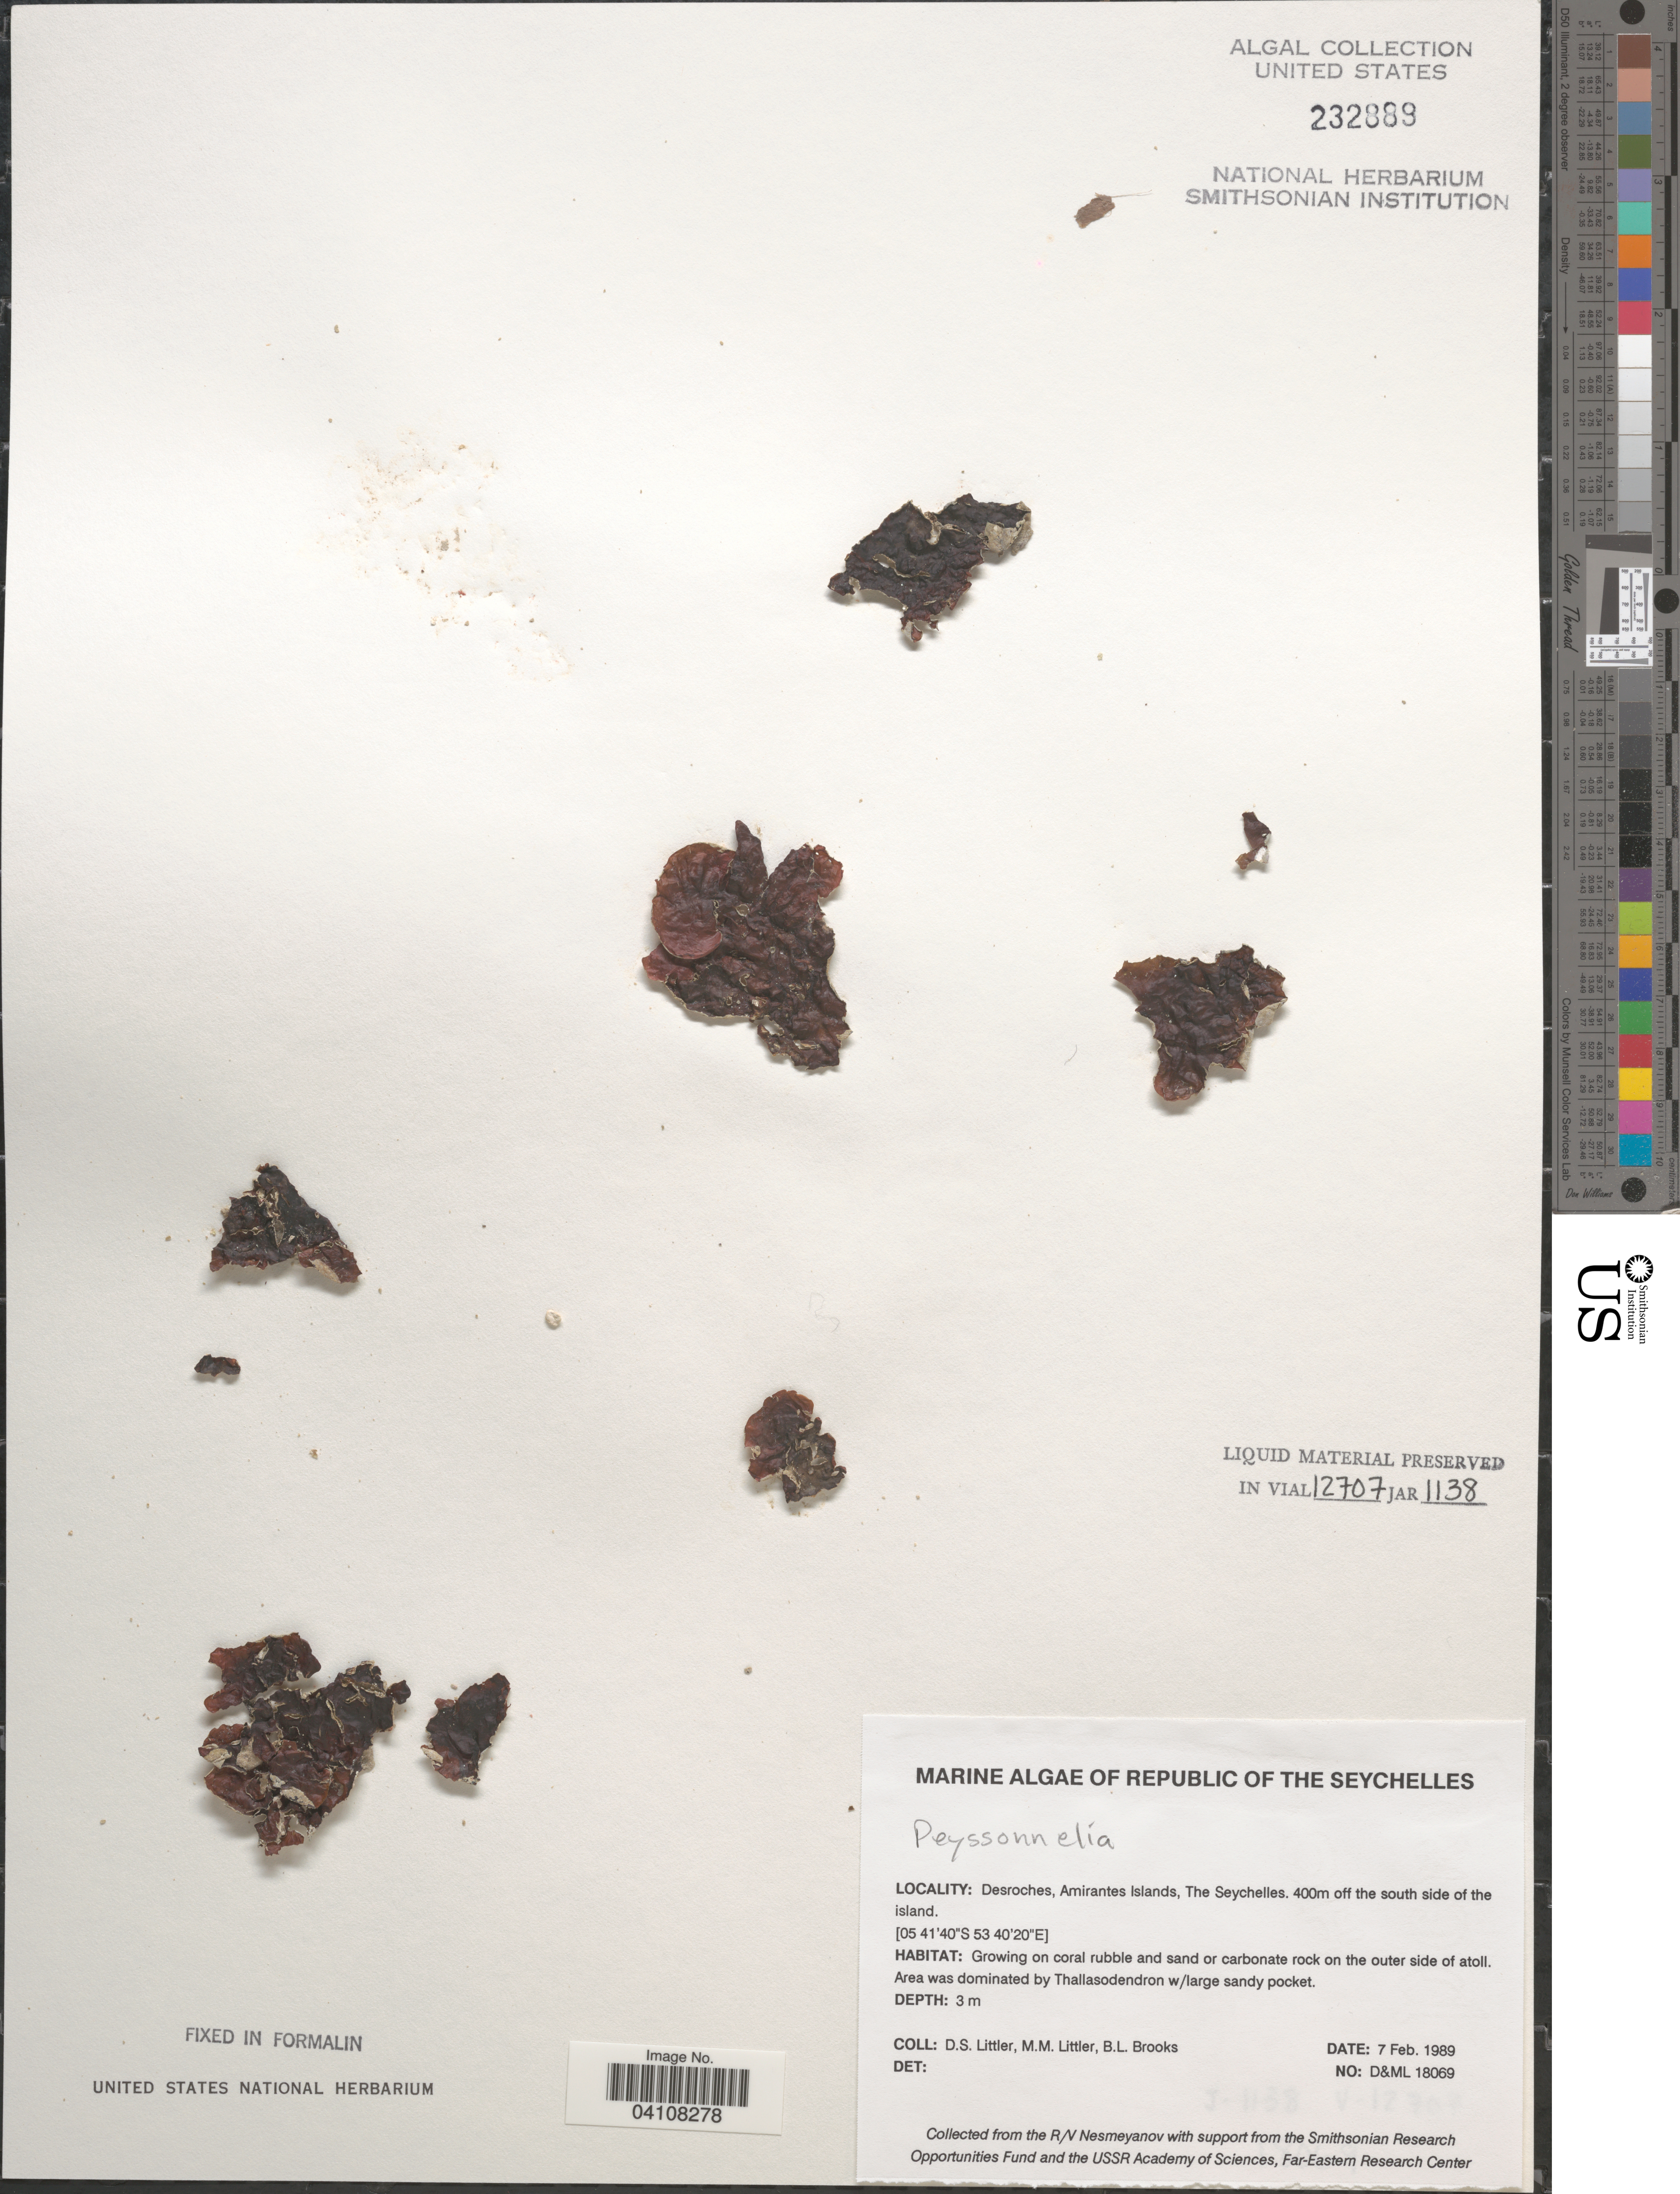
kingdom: Plantae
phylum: Rhodophyta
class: Florideophyceae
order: Peyssonneliales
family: Peyssonneliaceae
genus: Peyssonnelia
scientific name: Peyssonnelia sp.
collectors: D. S. Littler & B. Brooks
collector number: D&ML18069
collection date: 1989-02-07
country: Seychelles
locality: Republic of The Seychelles. Desroches, Amirantes Islands. 400m off the south side of the island.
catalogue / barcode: US 232889